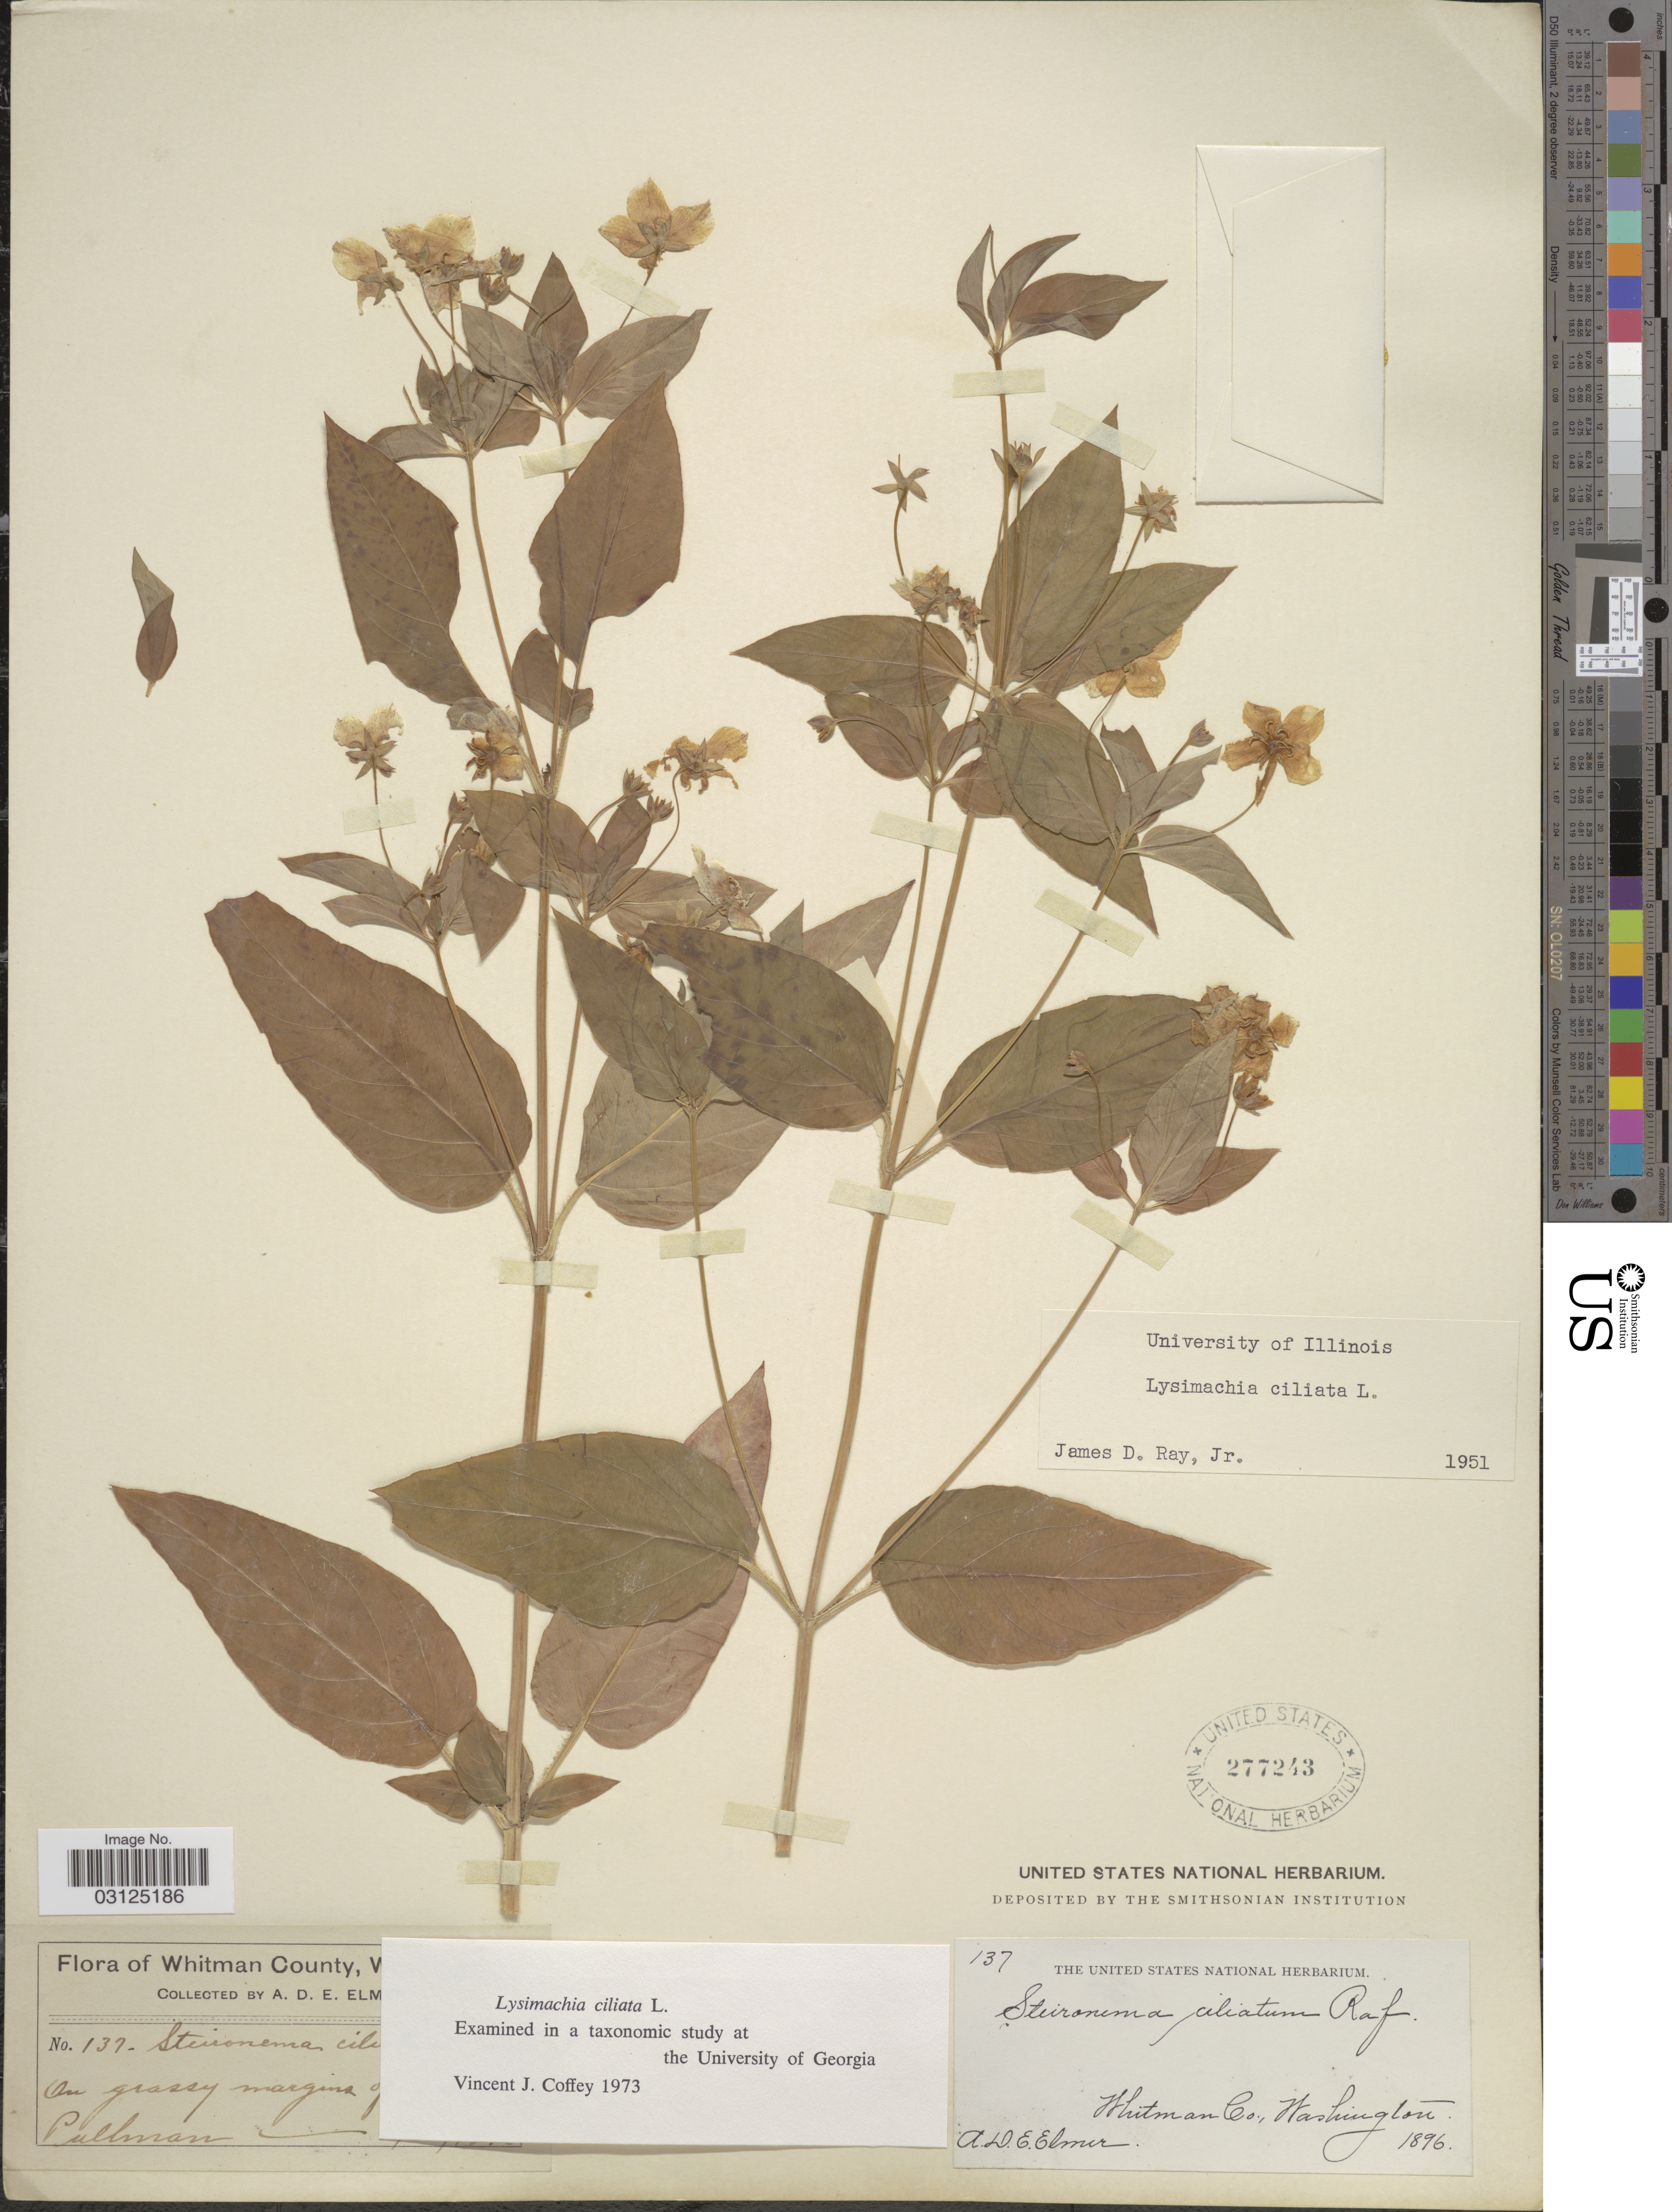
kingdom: Plantae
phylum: Tracheophyta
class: Magnoliopsida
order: Ericales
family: Primulaceae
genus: Lysimachia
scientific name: Lysimachia ciliata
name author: L.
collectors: A. D. E. Elmer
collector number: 137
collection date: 1896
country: United States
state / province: Washington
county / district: Whitman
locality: Whitman Co.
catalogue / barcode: US 277243